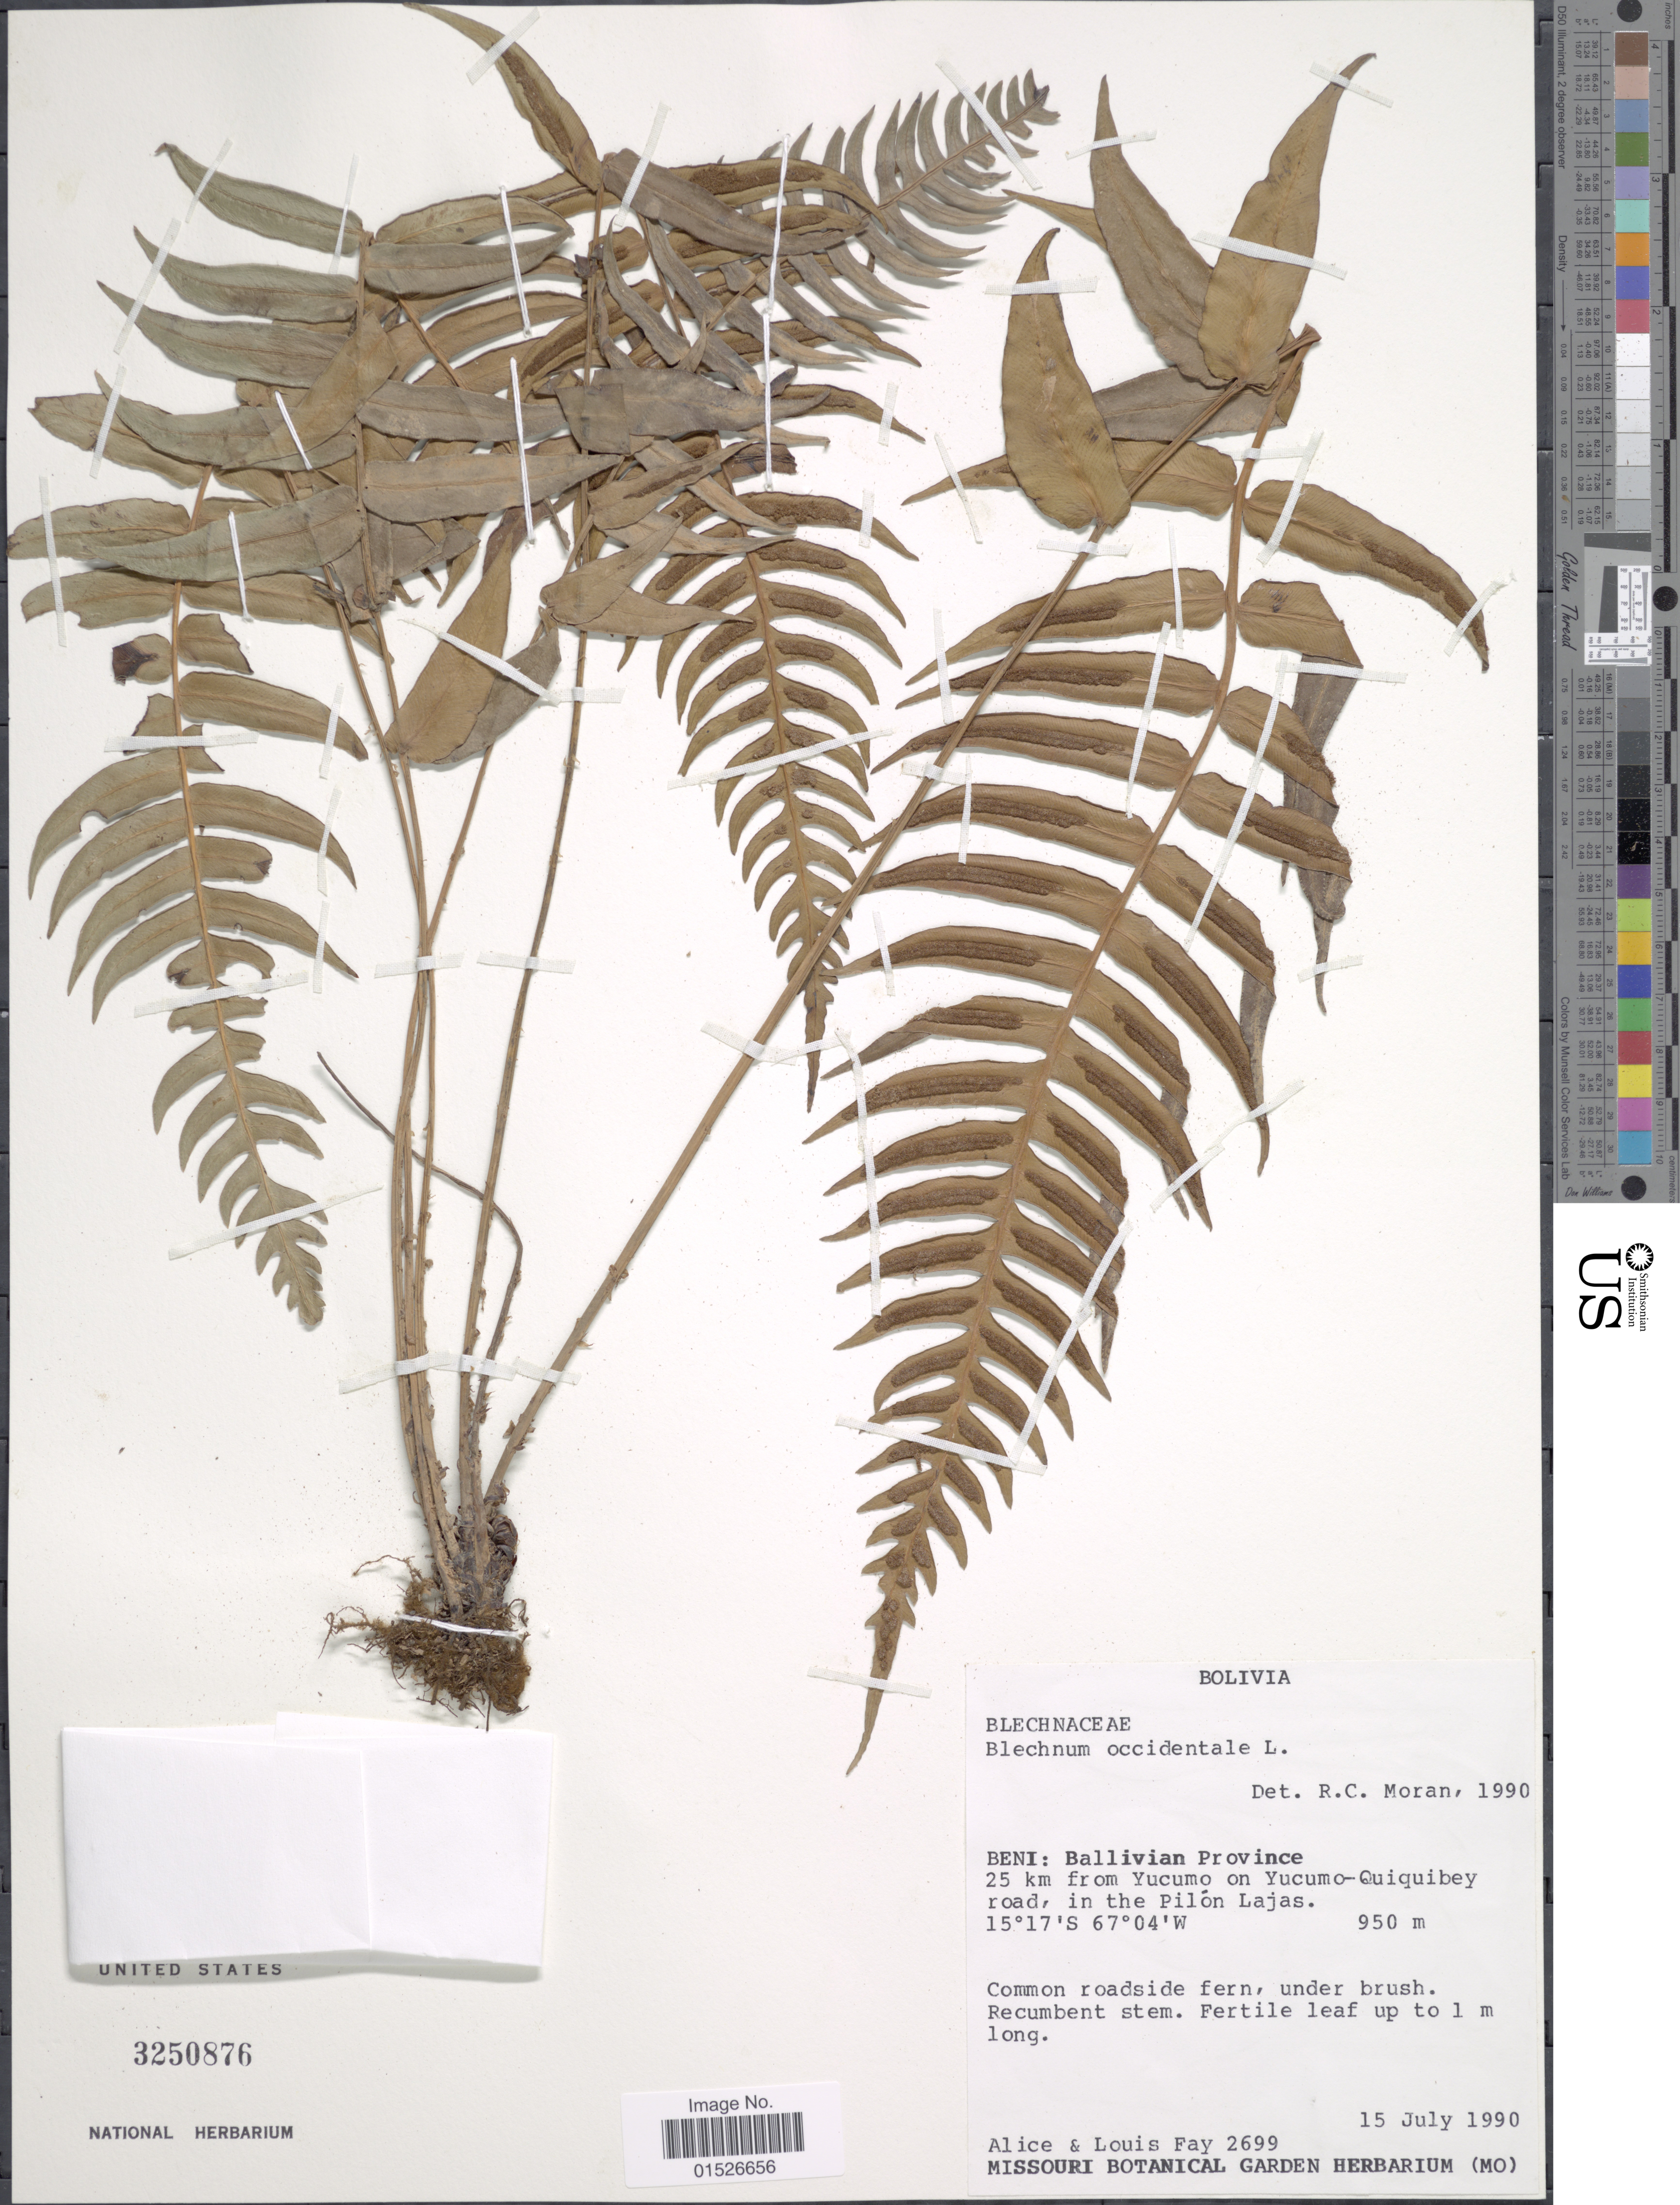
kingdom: Plantae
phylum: Tracheophyta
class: Polypodiopsida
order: Polypodiales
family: Blechnaceae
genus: Blechnum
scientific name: Blechnum occidentale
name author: L.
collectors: A. Fay & L. Fay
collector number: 2699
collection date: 1990-07-15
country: Bolivia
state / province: Beni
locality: Beni: Ballivian Province 25 km from Yucumo on Yukumo-Quiquibey road, in the Pilon Lajas.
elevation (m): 950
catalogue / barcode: US 3250876